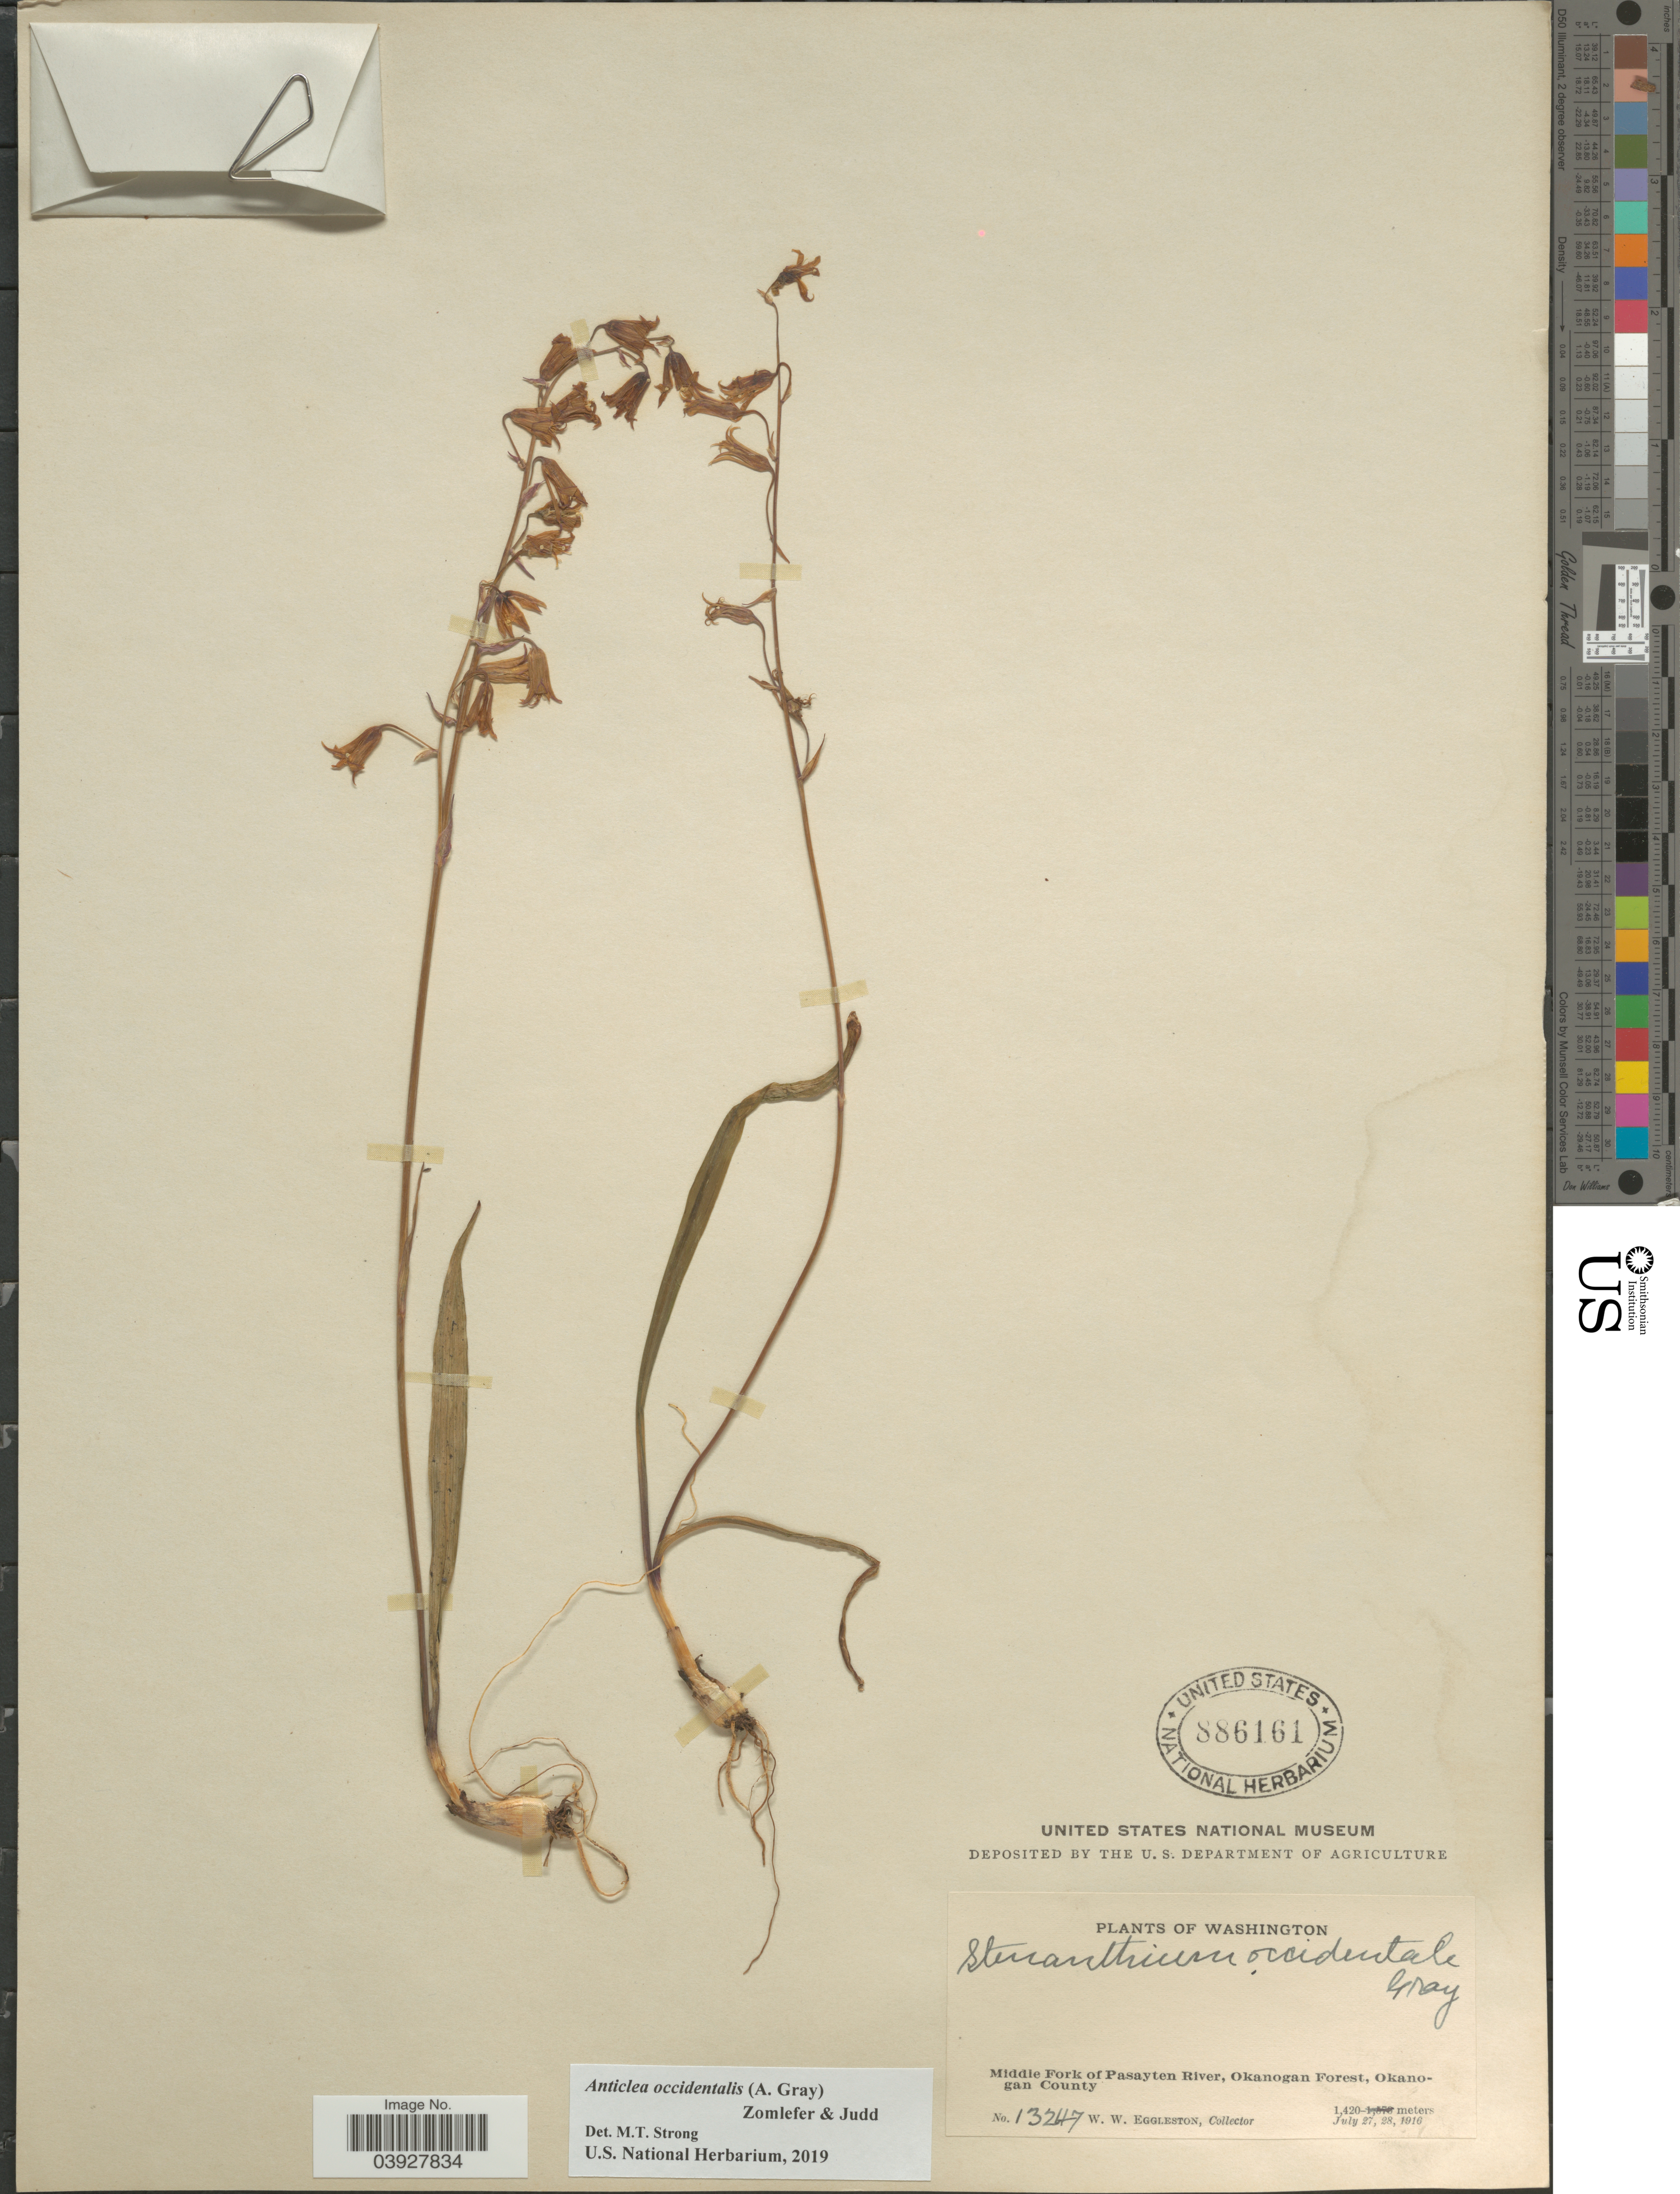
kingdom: Plantae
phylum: Tracheophyta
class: Liliopsida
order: Liliales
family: Melanthiaceae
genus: Anticlea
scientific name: Anticlea occidentalis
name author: (A. Gray) Zomlefer & Judd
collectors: W. W. Eggleston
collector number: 13247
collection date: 1916-07-27/1916-07-28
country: United States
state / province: Washington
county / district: Okanogan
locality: Middle Fork of Pasayten River, Okanogan Forest, Okanogan County.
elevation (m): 1420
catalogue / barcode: US 886161